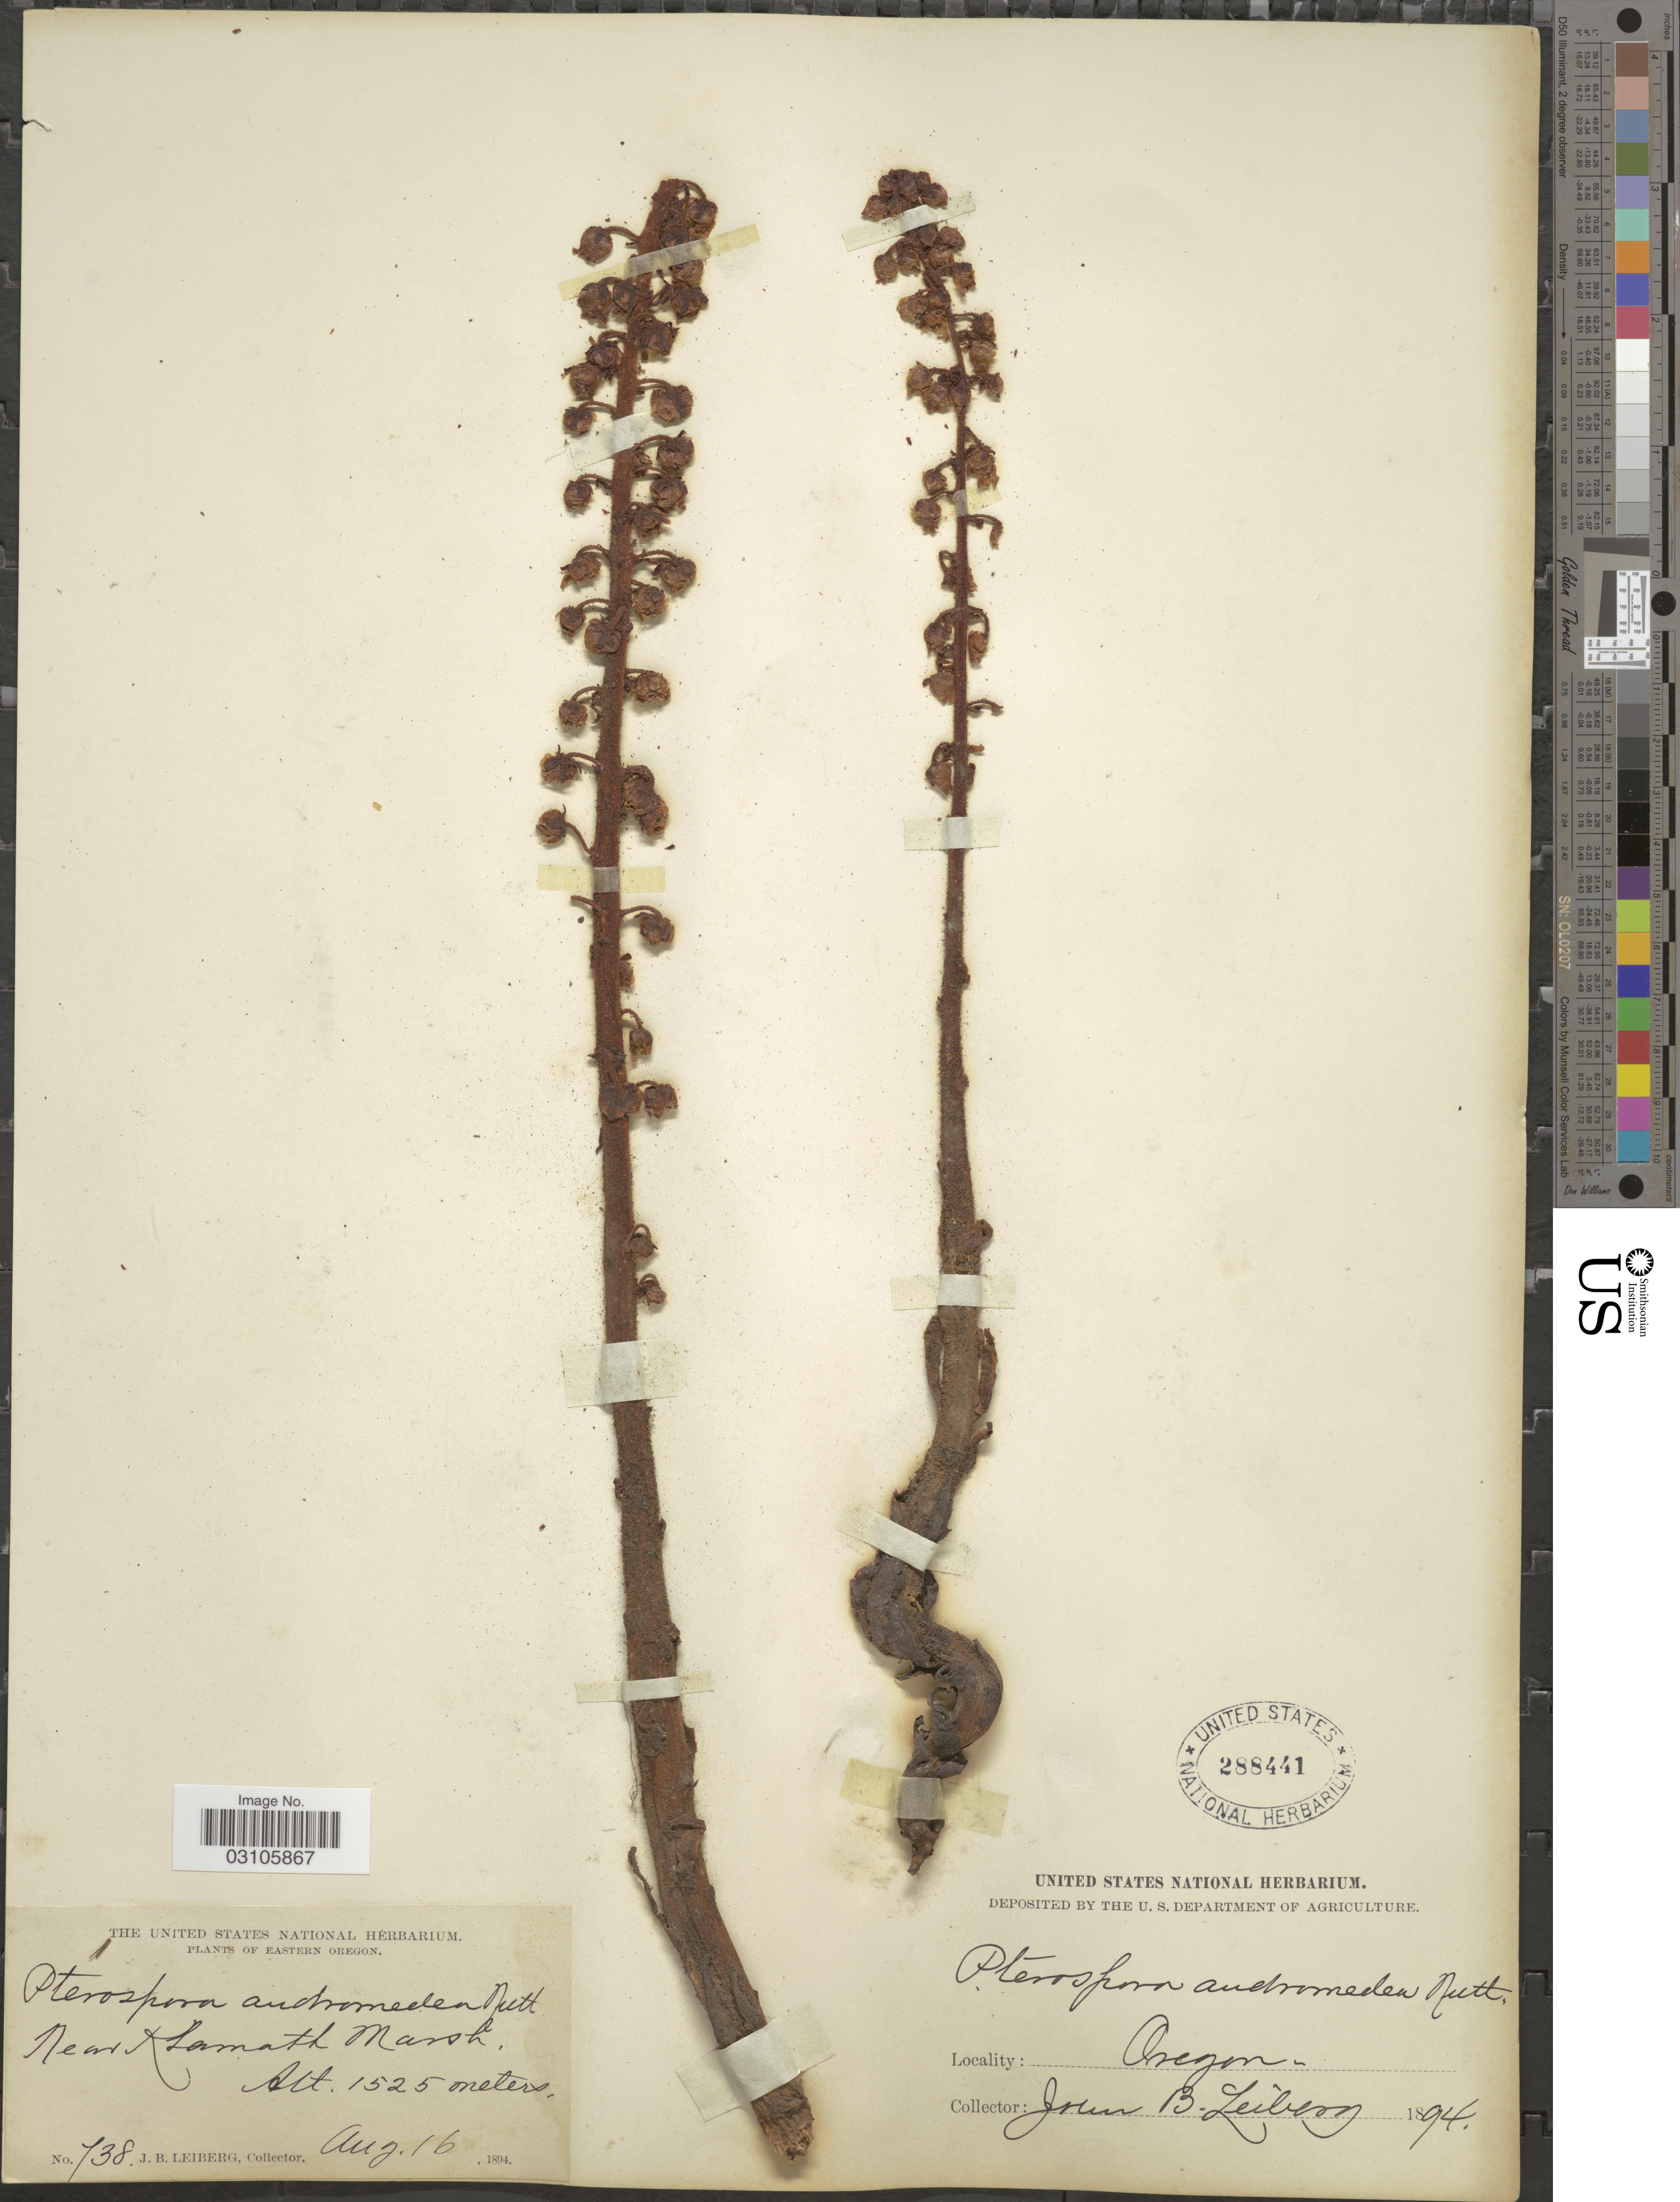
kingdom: Plantae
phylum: Tracheophyta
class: Magnoliopsida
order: Ericales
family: Ericaceae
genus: Pterospora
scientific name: Pterospora andromedea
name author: Nutt.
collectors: J. Leiberg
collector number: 738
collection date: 1894-08-16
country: United States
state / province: Oregon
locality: Eastern Oregon. Near Klamath Marsh.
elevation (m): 1525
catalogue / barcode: US 288441